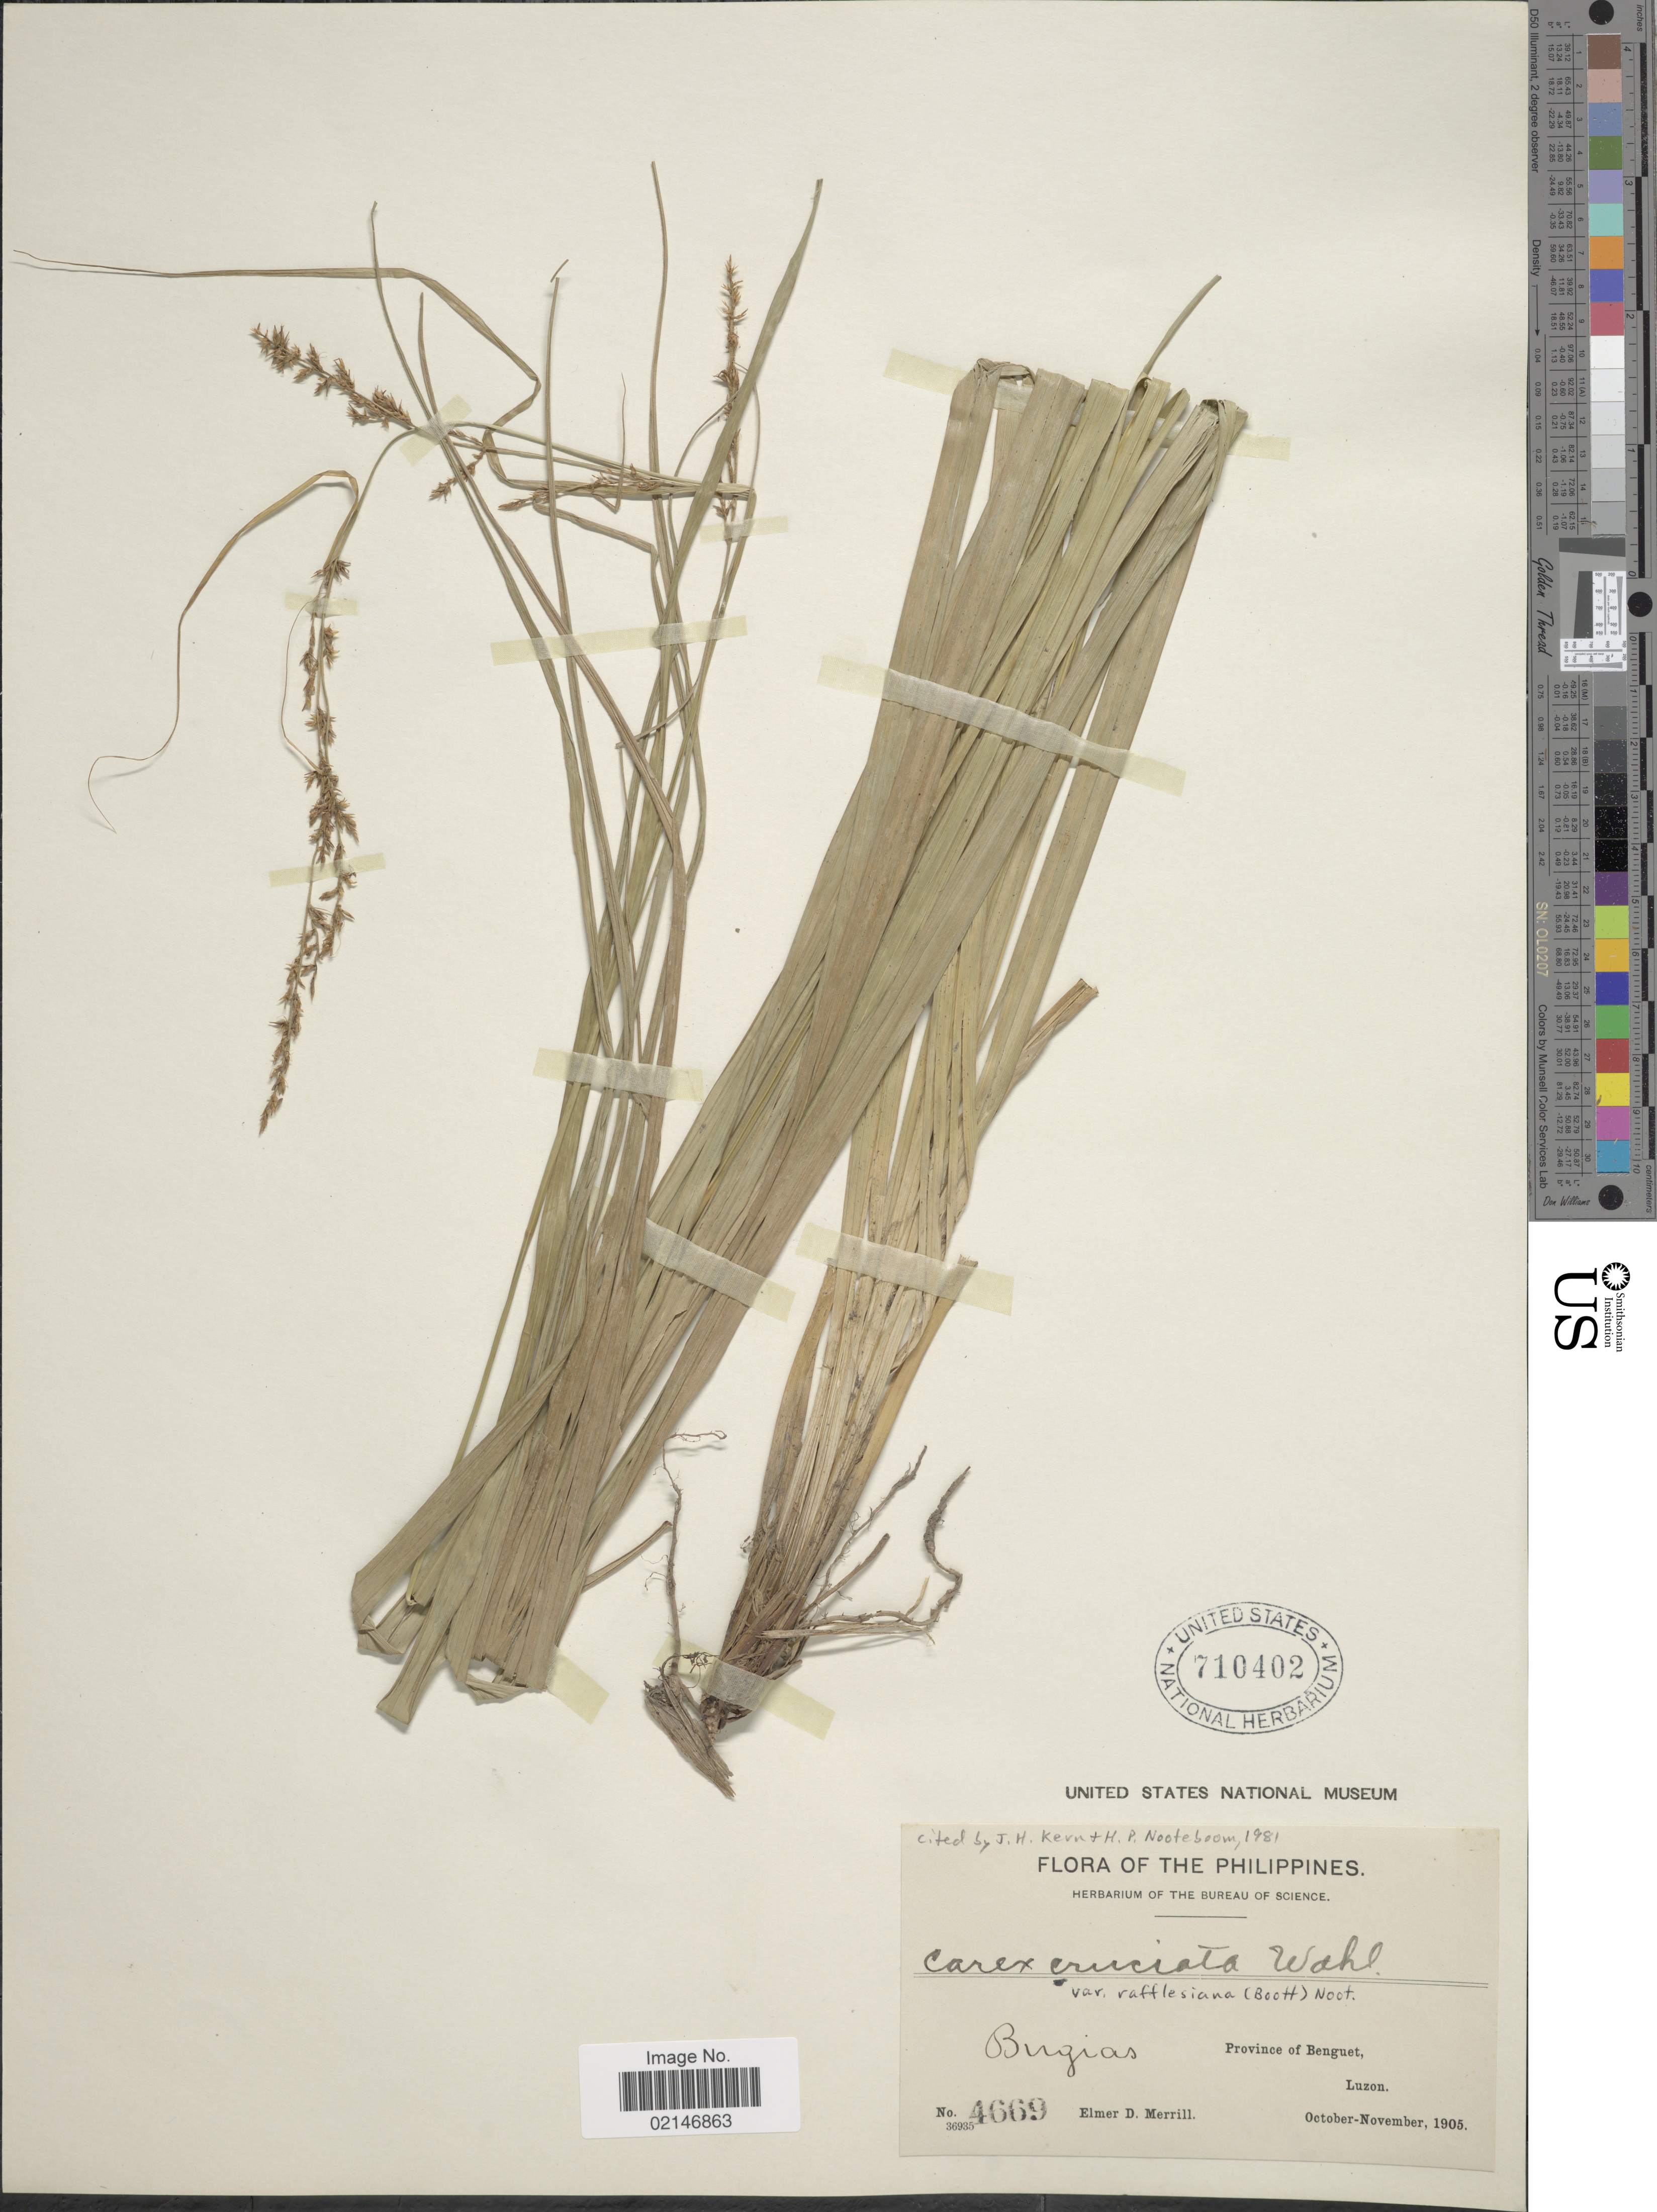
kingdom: Plantae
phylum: Tracheophyta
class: Liliopsida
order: Poales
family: Cyperaceae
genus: Carex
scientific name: Carex rafflesiana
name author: Boott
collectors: E. D. Merrill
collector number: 4669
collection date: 1905-10/1905-11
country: Philippines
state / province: Cordillera (Administrative Region)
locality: Buguias Province of Benguet, Luzon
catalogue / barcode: US 710402